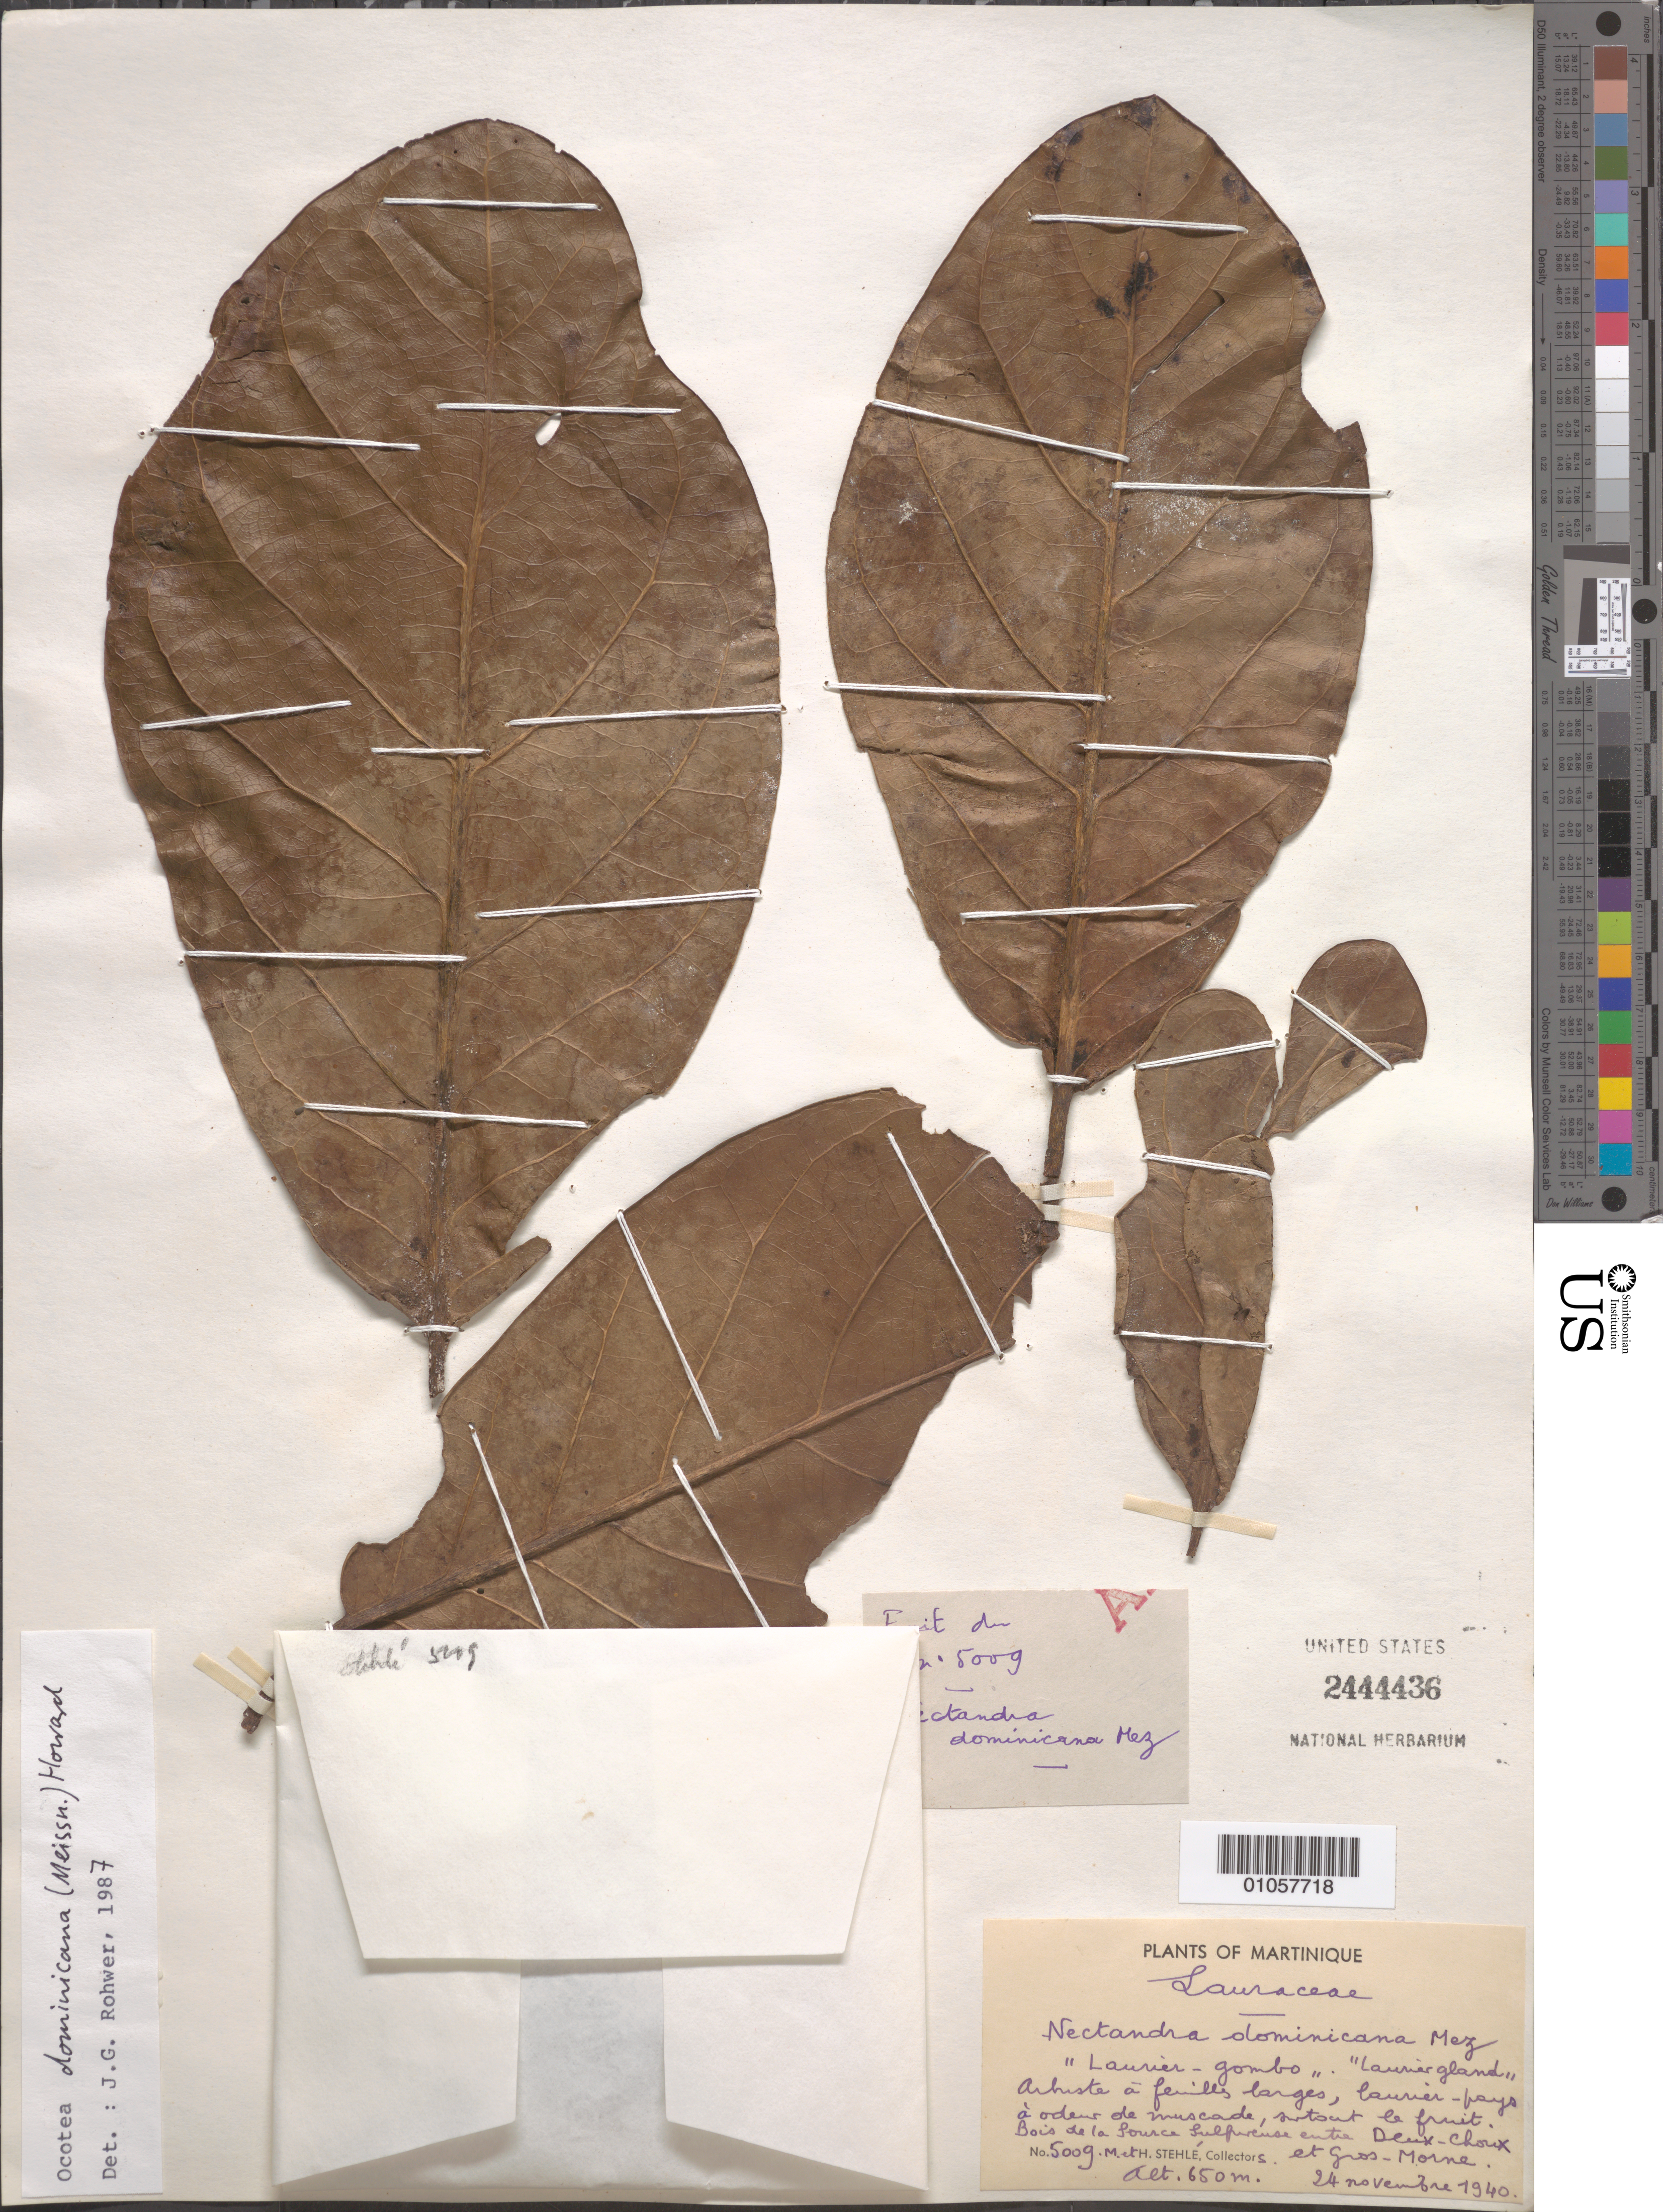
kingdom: Plantae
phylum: Tracheophyta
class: Magnoliopsida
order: Laurales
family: Lauraceae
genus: Ocotea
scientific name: Ocotea dominicana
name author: (Meisn.) R.A. Howard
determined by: Rohwer, J. G.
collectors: H. Stehlé & M. Stehlé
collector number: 5009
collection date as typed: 24 Nov 1940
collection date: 1940-11-24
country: Martinique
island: Martinique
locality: Bois de la Source Sulfureuse entre Deux-Choux et Gros Morne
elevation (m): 650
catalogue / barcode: US 2444436